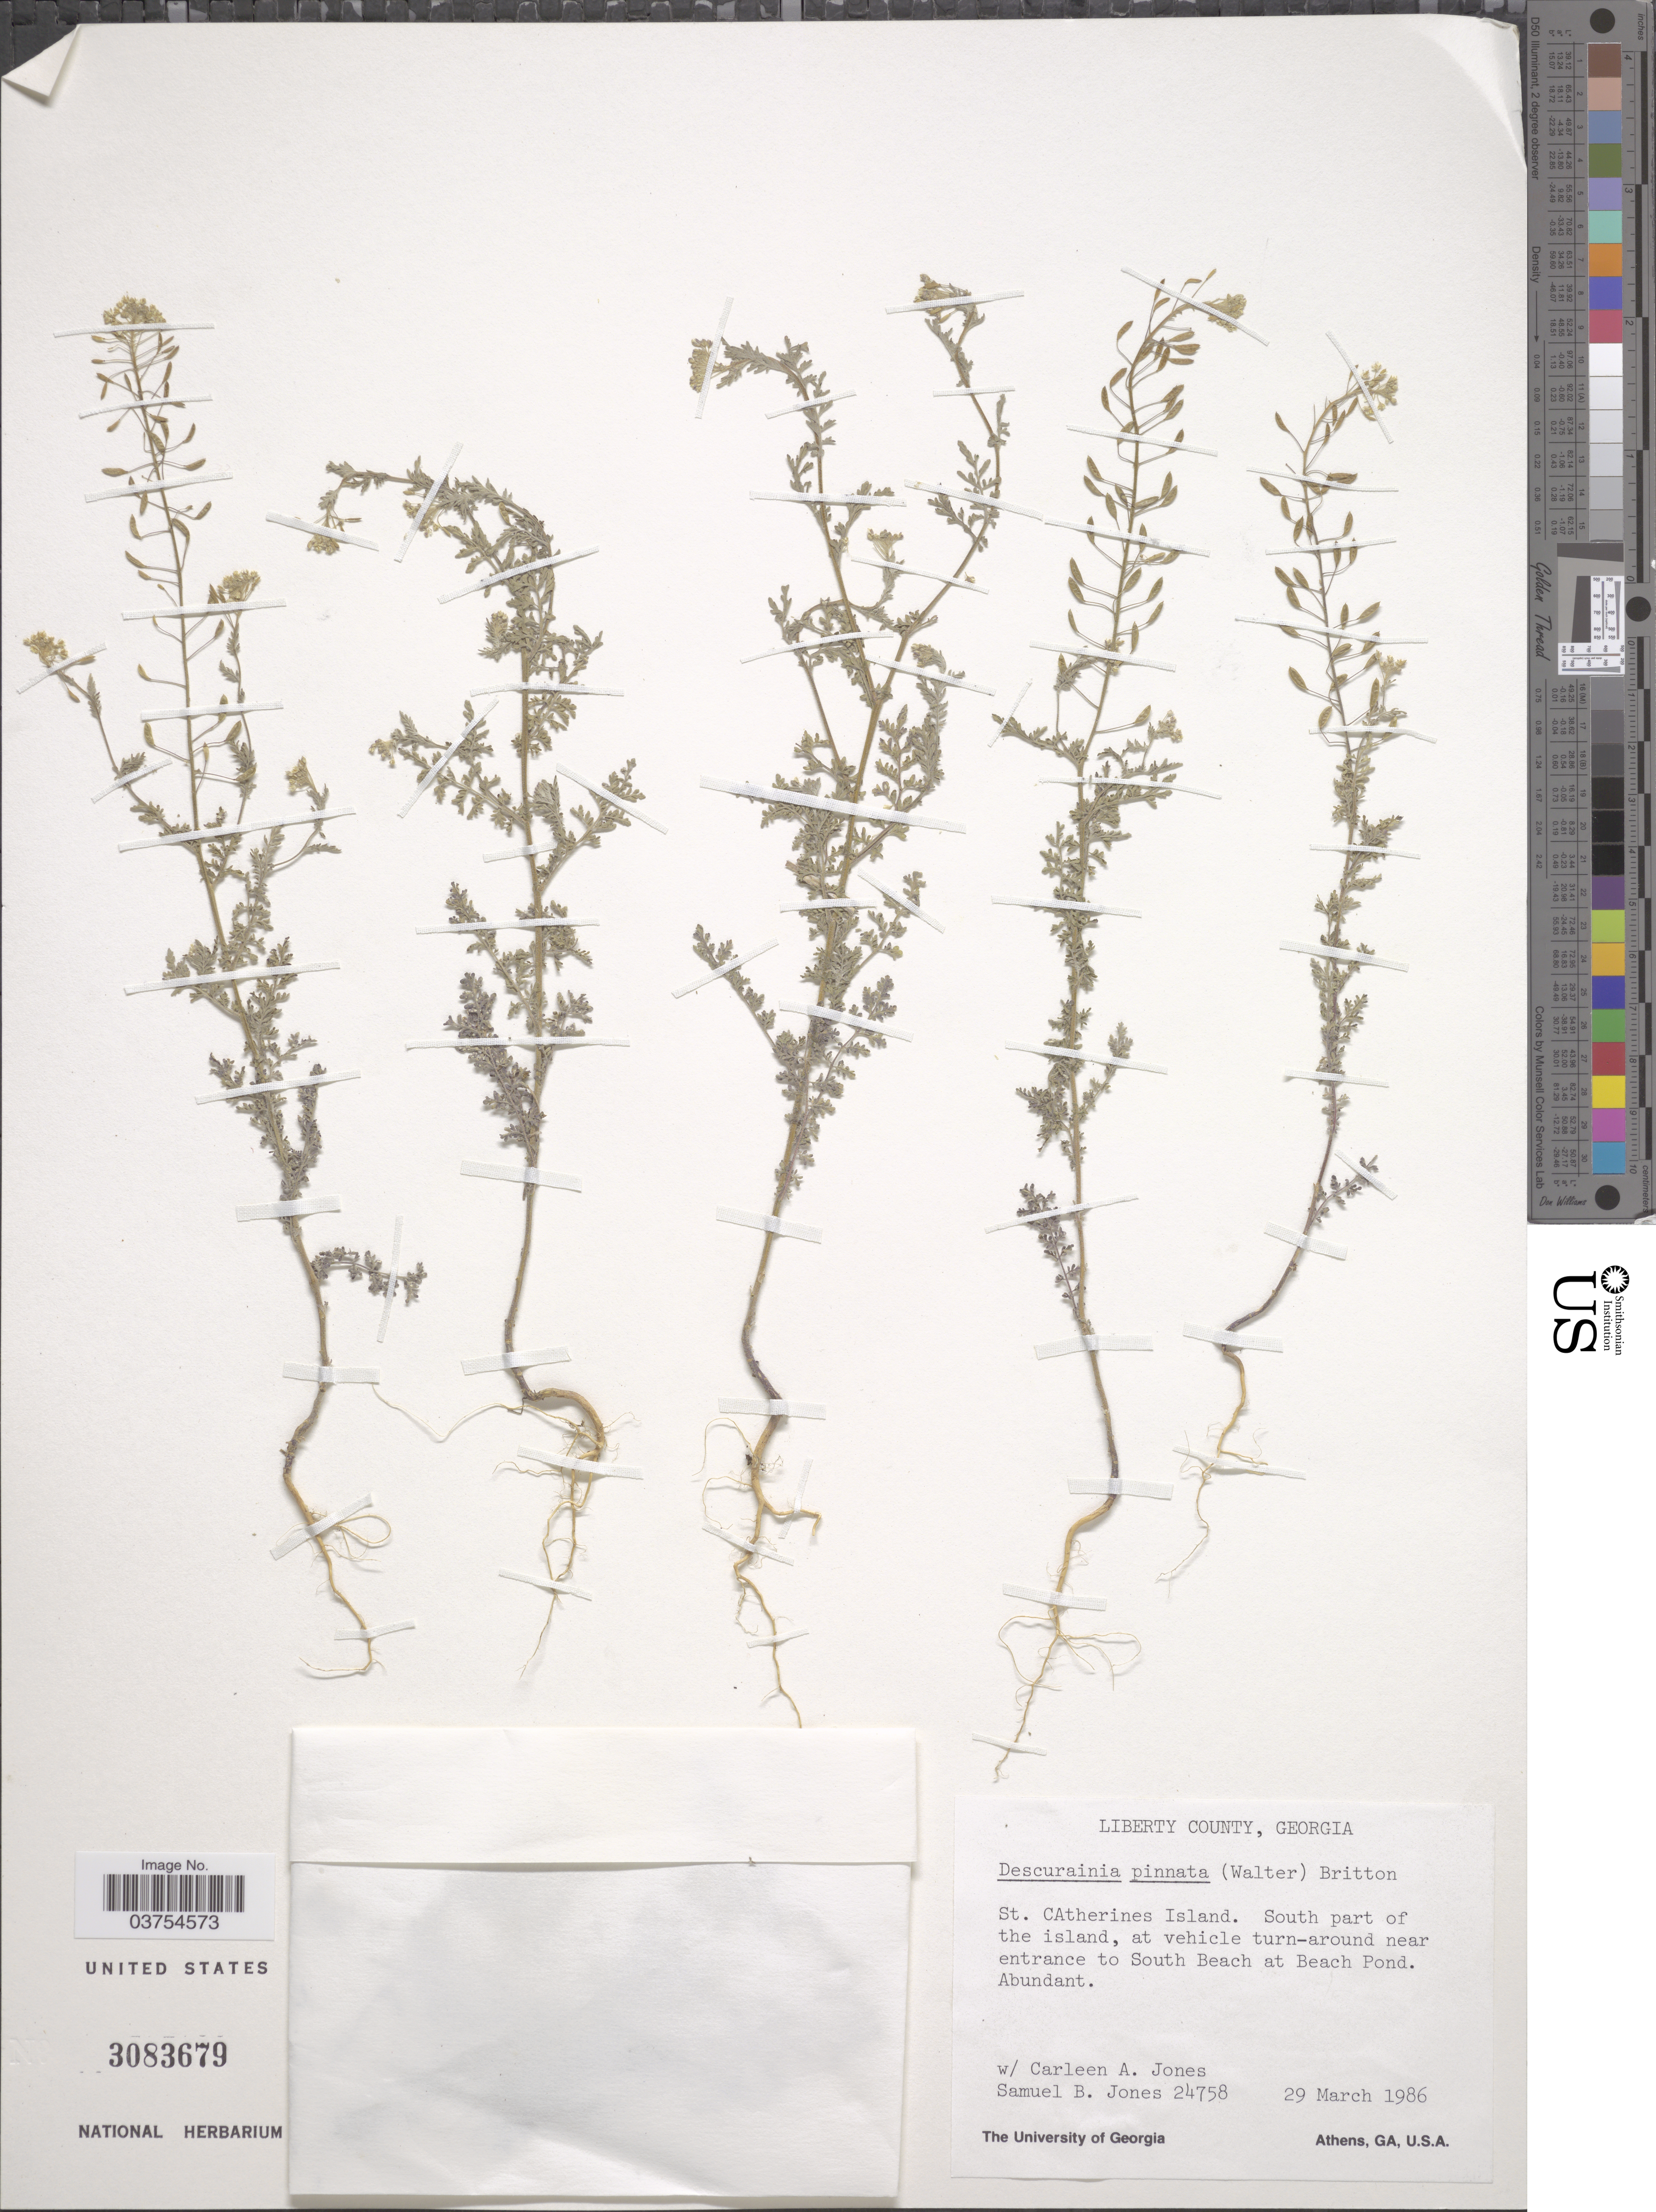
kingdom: Plantae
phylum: Tracheophyta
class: Magnoliopsida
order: Brassicales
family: Brassicaceae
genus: Descurainia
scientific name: Descurainia pinnata var. sp.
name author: (C.A. Mey.)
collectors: S. B. Jones & C. Jones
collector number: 24758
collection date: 1986-03-29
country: United States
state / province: Georgia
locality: Liberty County. St CAtherines Island. South part of the island, at vehicle turn-around near entrance to South Beach at Beach Pond.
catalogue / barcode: US 3083679